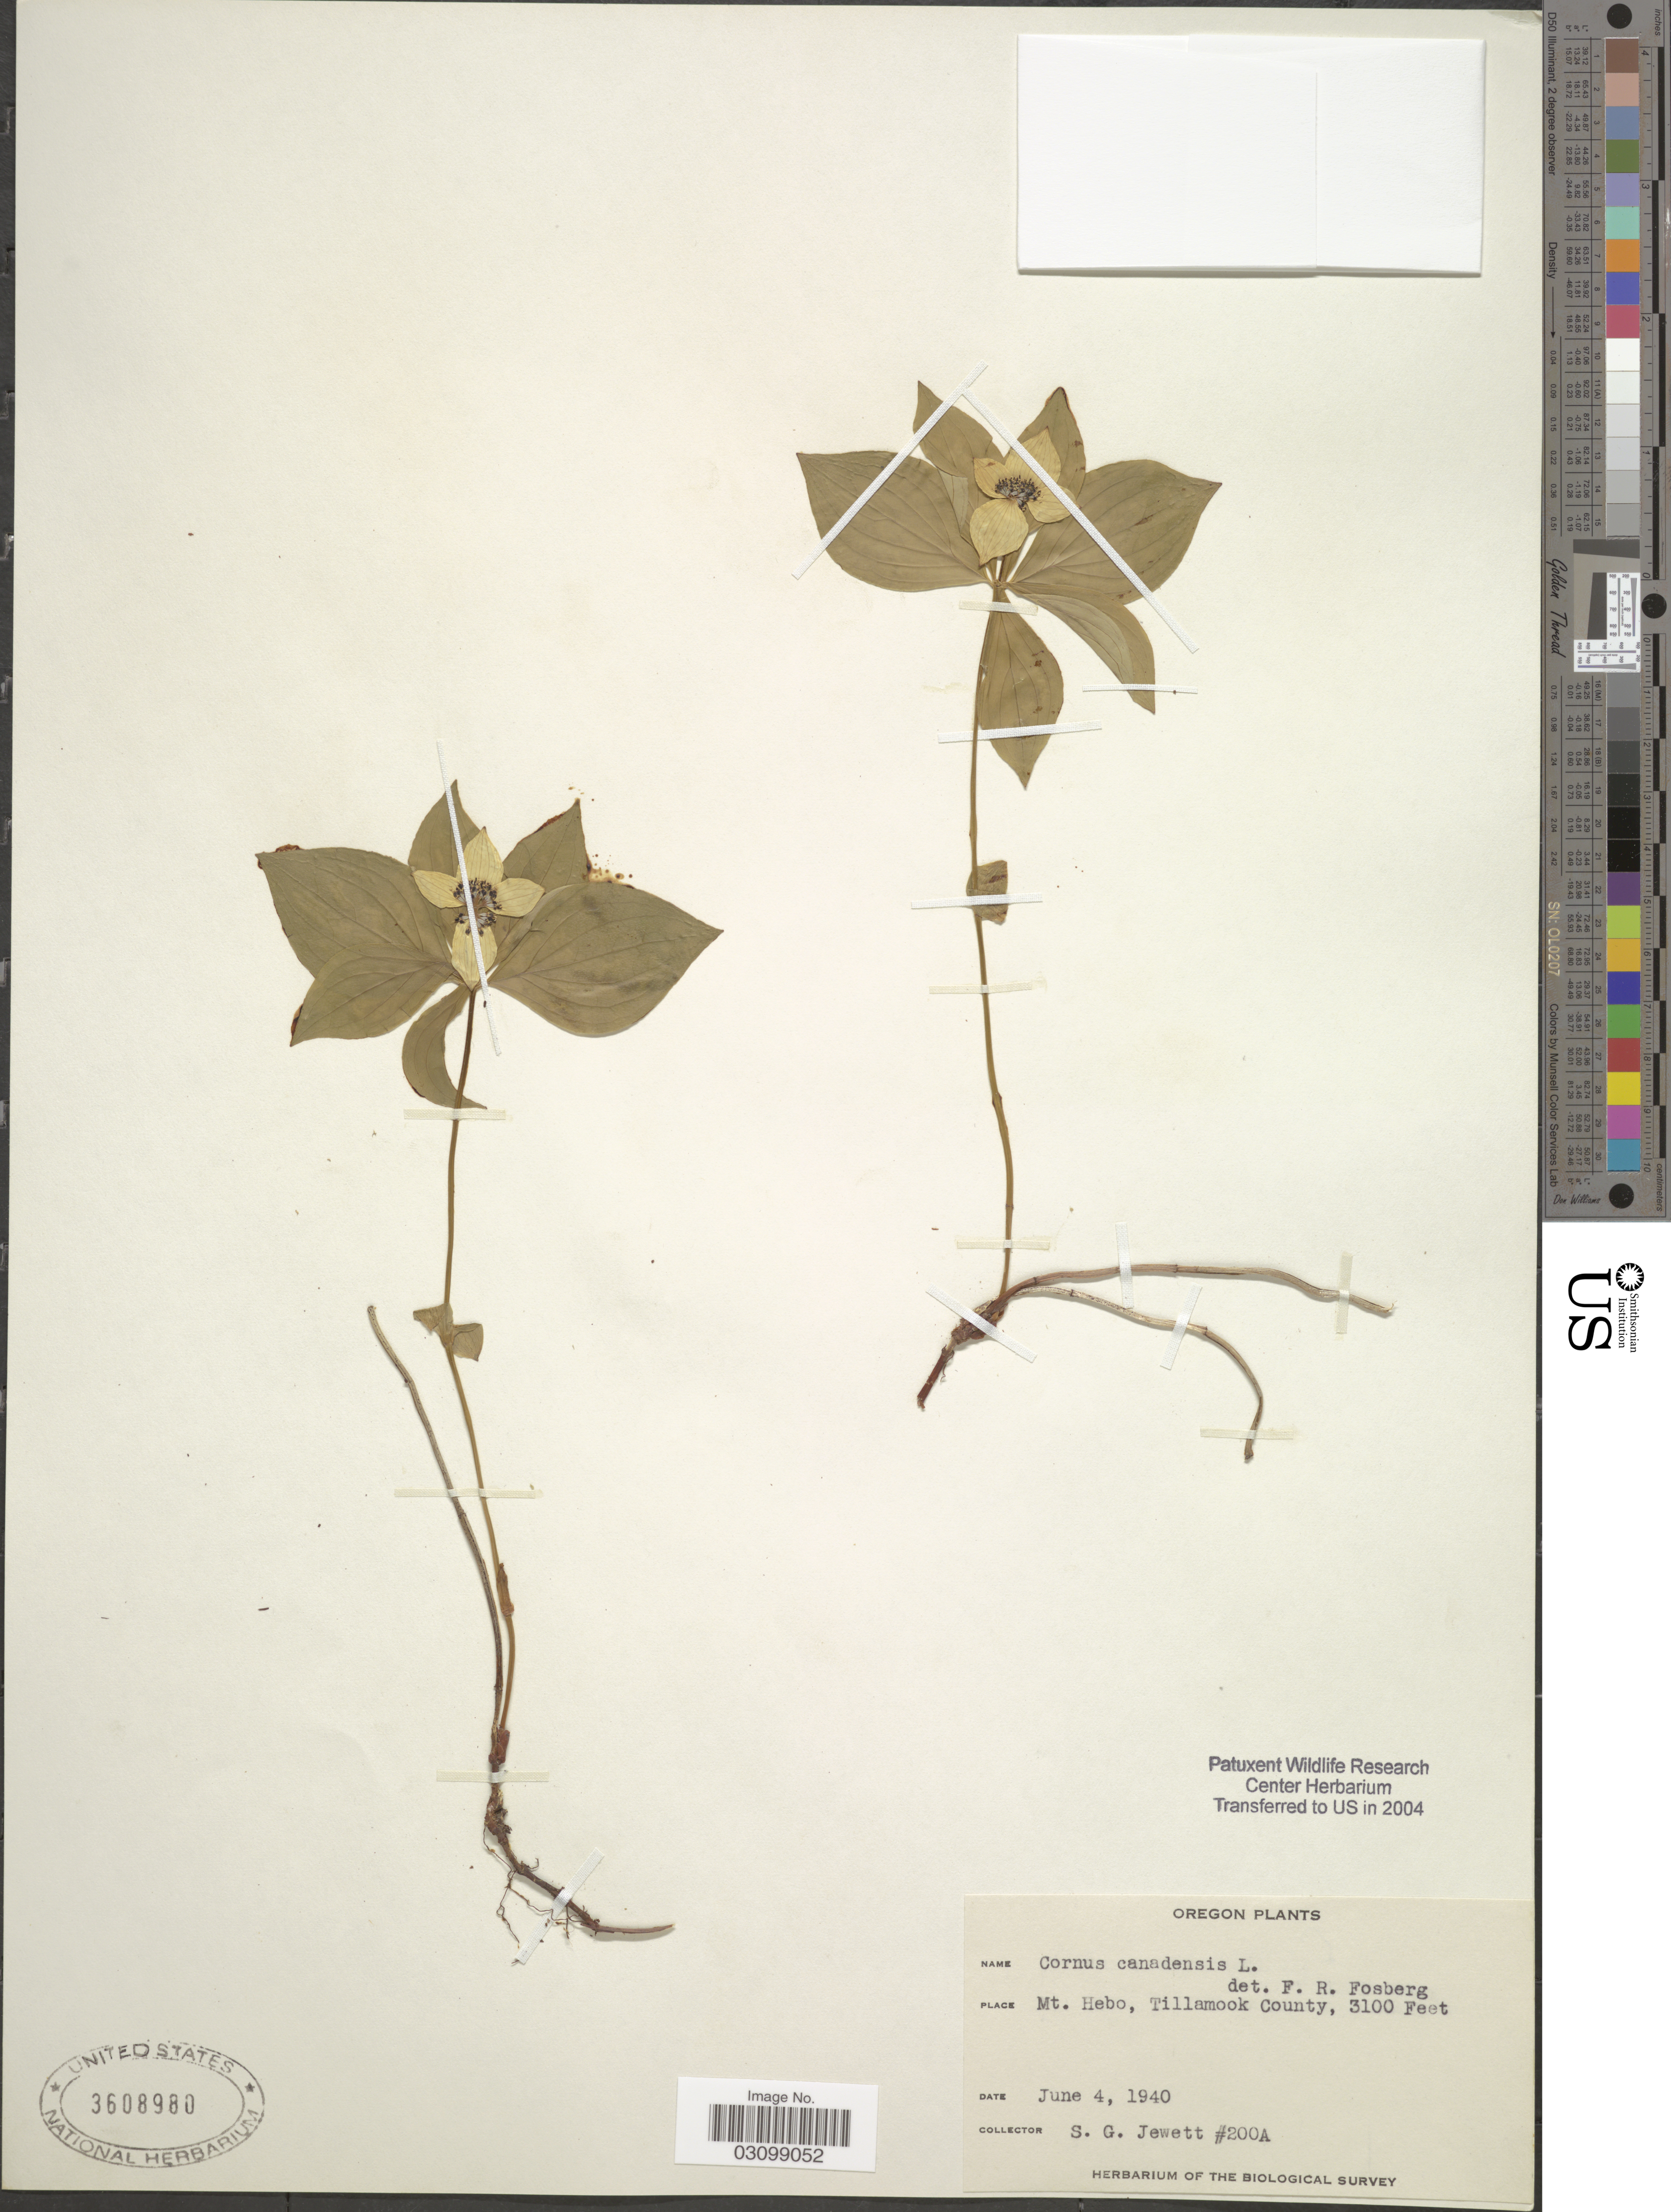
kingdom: Plantae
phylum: Tracheophyta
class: Magnoliopsida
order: Cornales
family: Cornaceae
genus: Cornus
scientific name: Cornus canadensis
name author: L.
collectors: S. Jewett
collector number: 200A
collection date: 1940-06-04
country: United States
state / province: Oregon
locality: Mt. Hebo, Tillamook County.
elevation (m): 945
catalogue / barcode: US 3608980